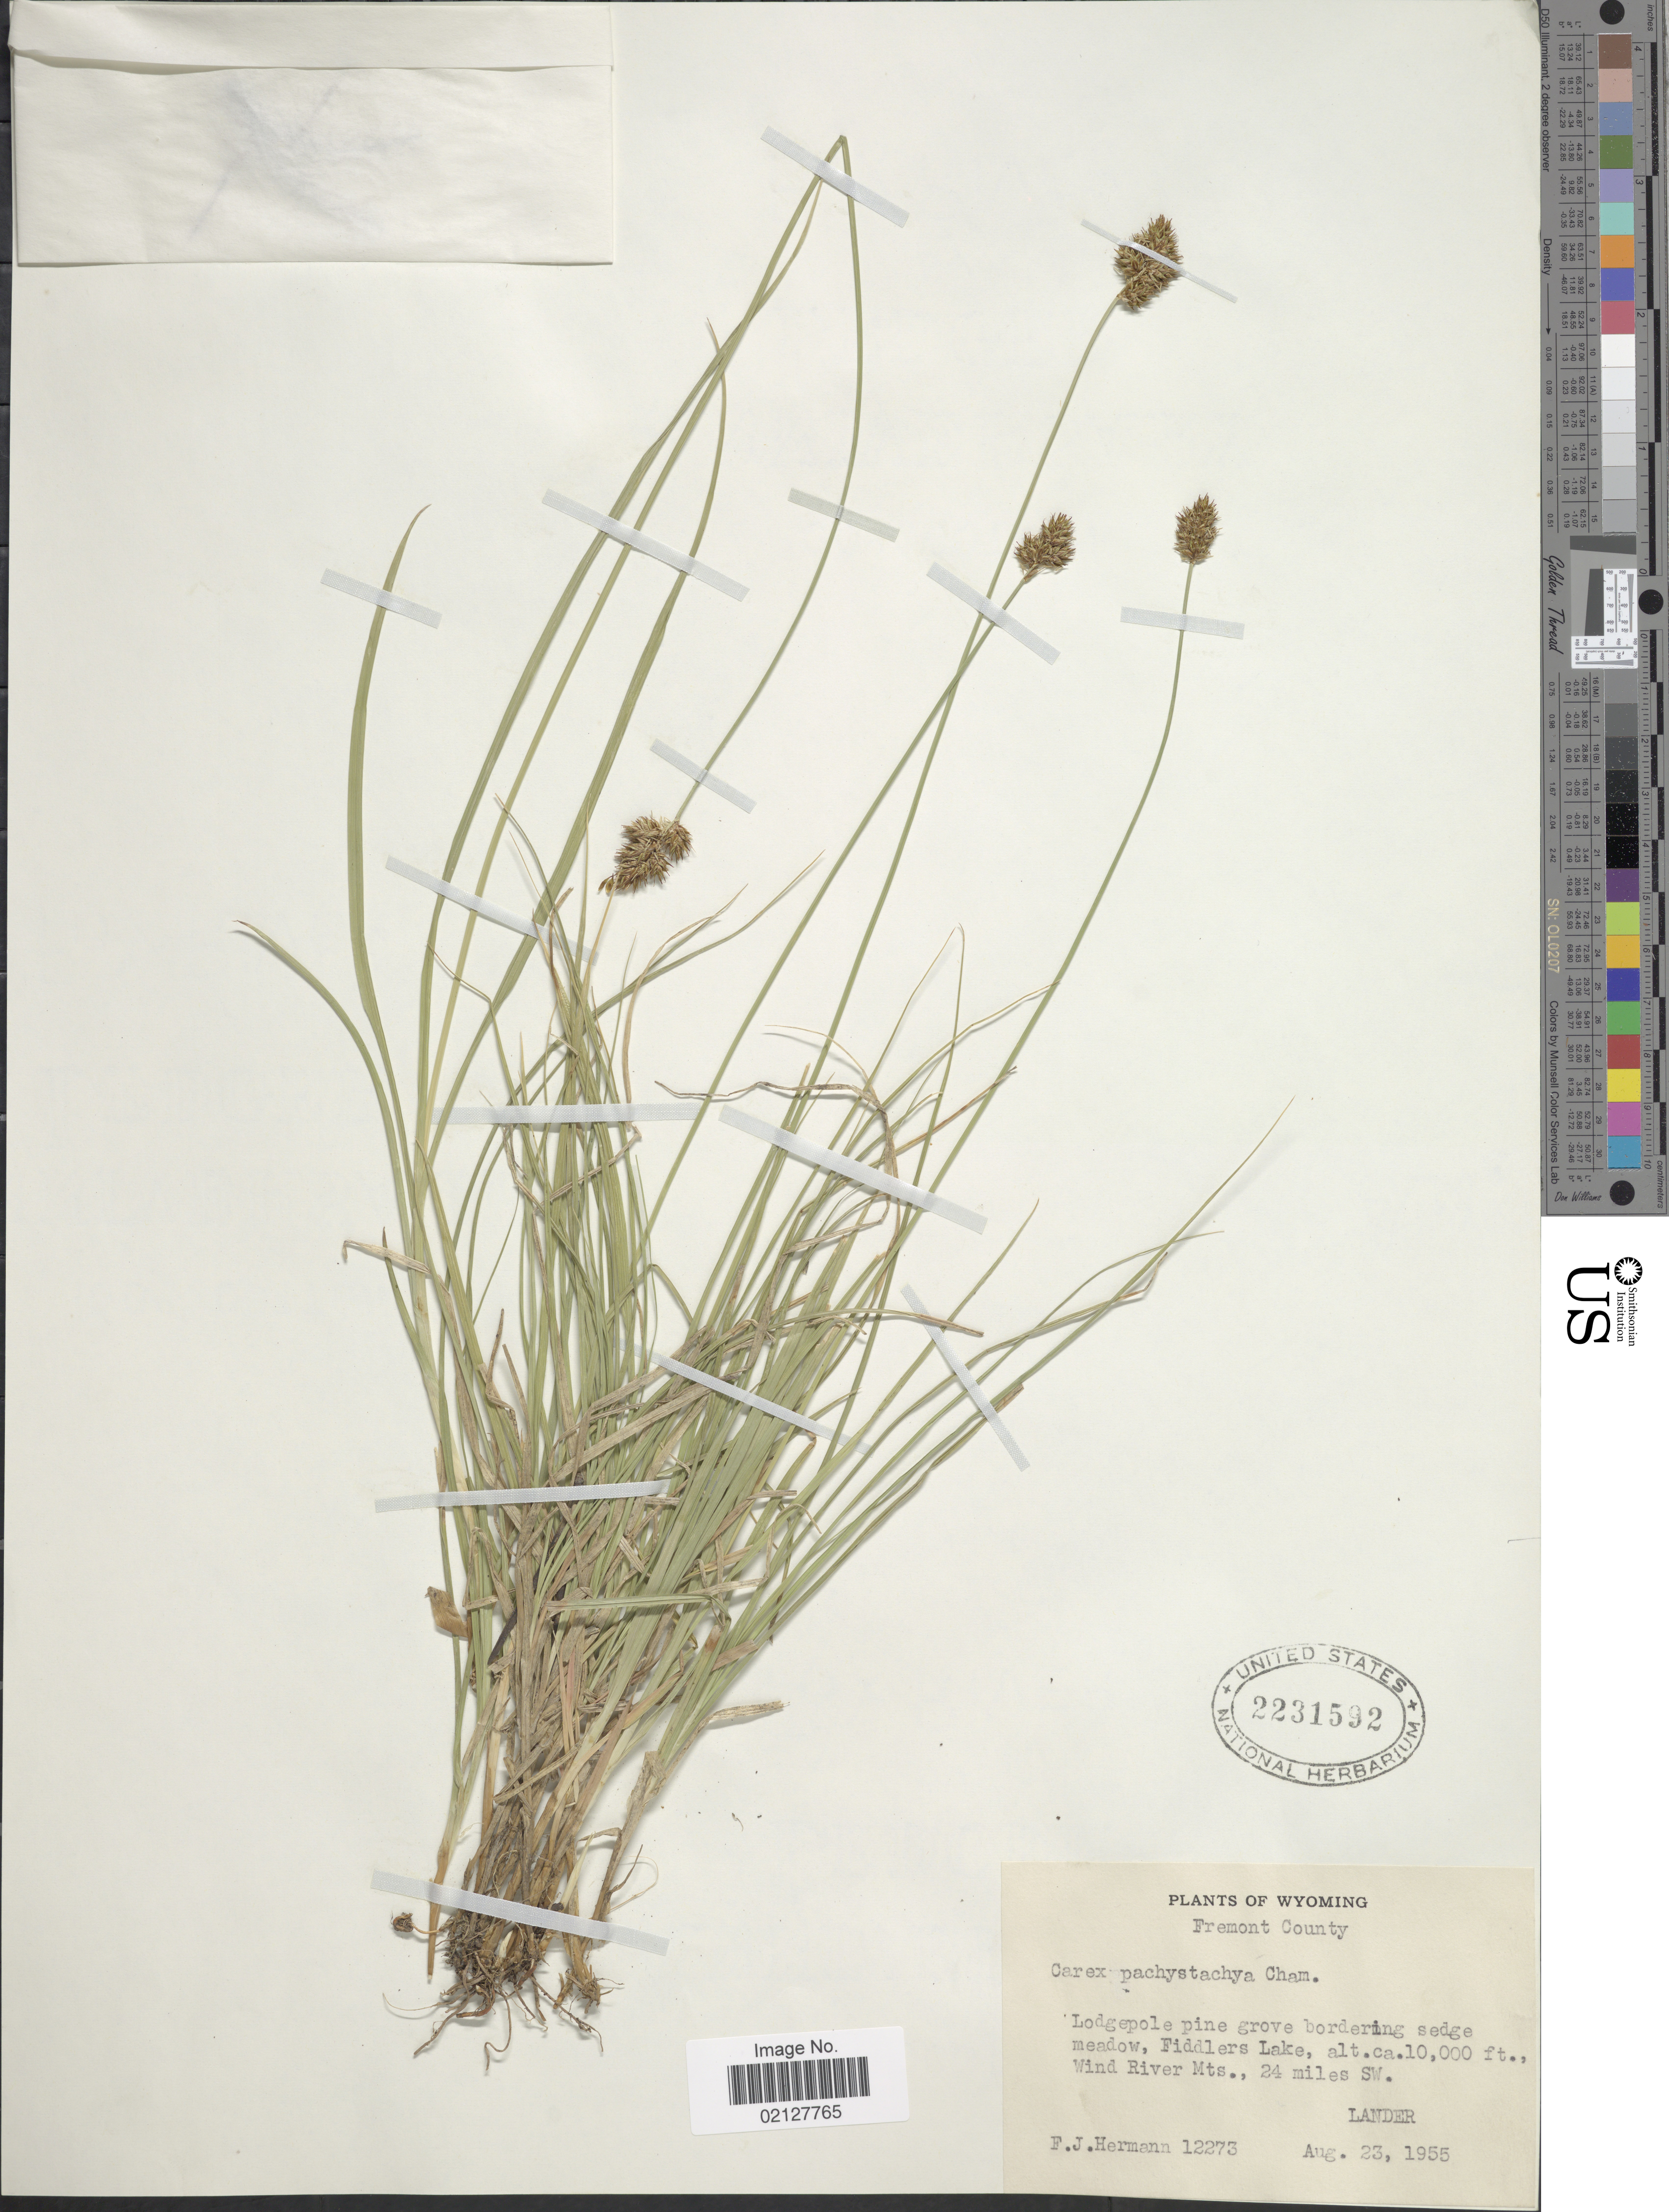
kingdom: Plantae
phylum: Tracheophyta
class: Liliopsida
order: Poales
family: Cyperaceae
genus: Carex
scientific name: Carex pachystachya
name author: Cham. ex Steud.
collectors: F. J. Hermann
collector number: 12273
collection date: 1955-08-23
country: United States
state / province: Wyoming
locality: Fremont County. Lodgepole pine grove bordering sedge meadow, Fiddlers Lake, Wind River Mts., 24 miles SW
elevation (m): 3048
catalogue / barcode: US 2231592